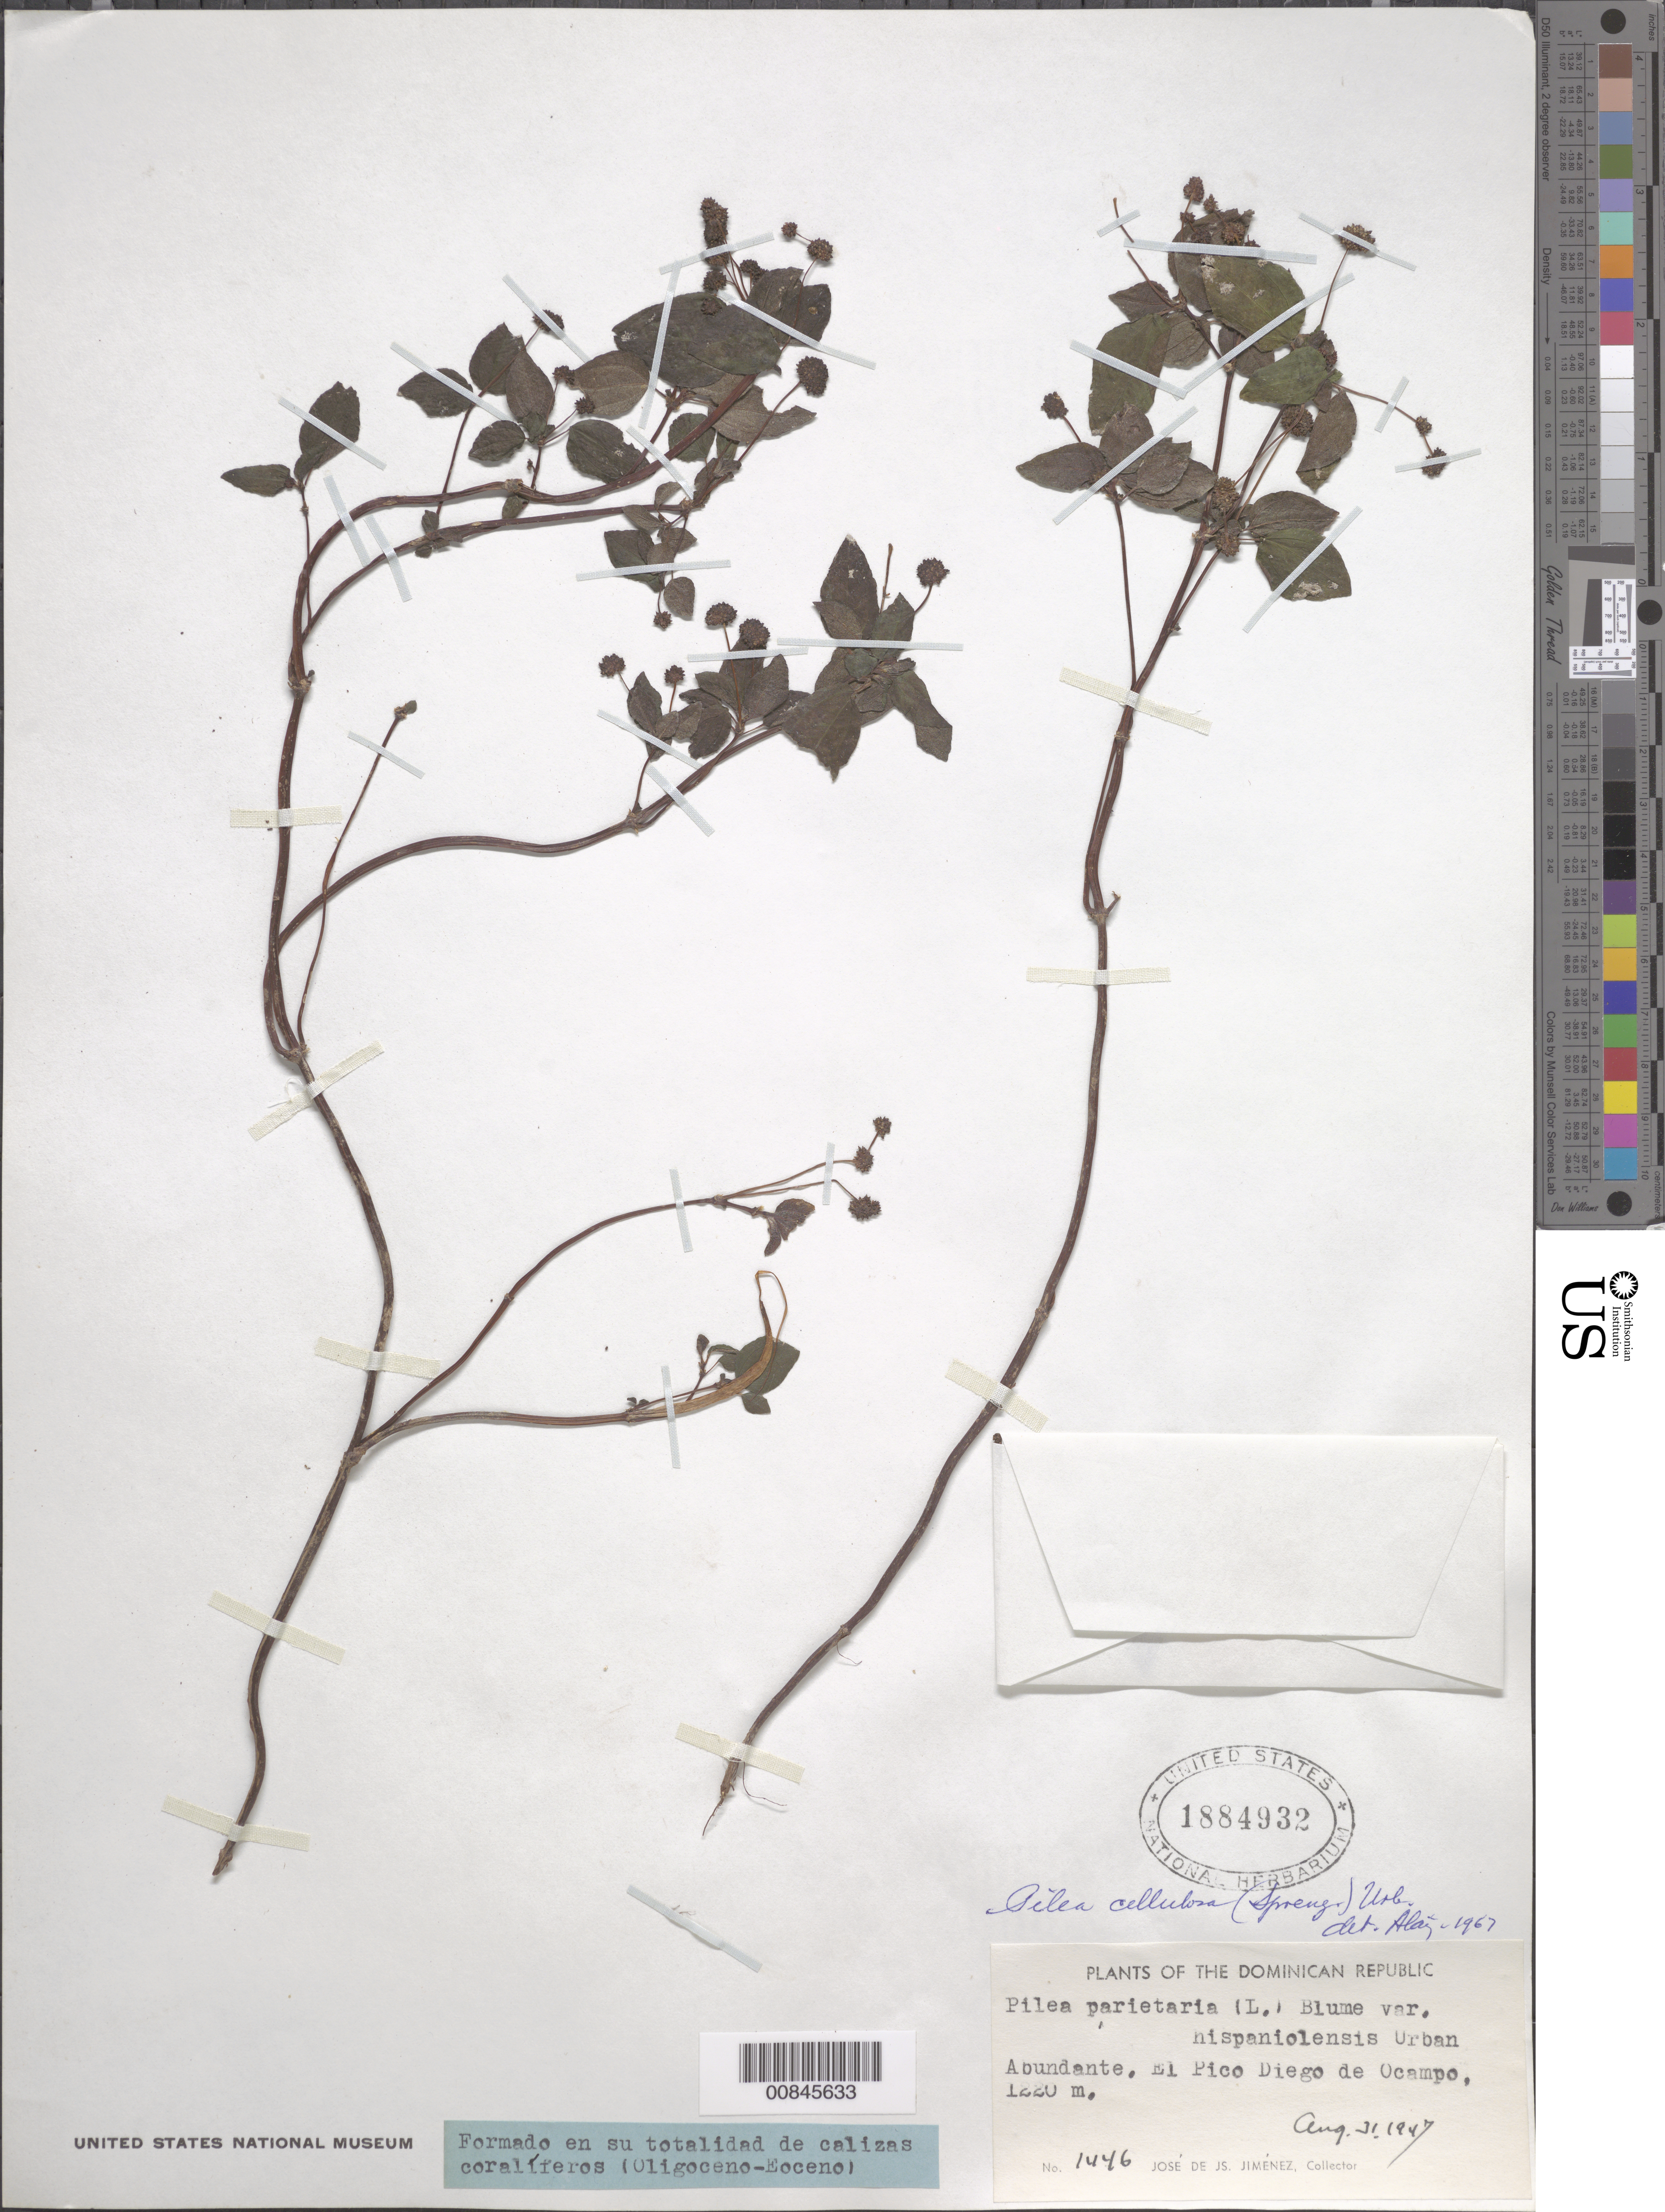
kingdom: Plantae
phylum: Tracheophyta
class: Magnoliopsida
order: Rosales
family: Urticaceae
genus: Pilea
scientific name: Pilea cellulosa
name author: Urb.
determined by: Liogier, Alain H.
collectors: J. J. Jiménez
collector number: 1446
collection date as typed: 31 Aug 1947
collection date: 1947-08-31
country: Dominican Republic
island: Hispaniola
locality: Pico Diego de Ocampo.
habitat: Formado en su totalidad de calizas coralíferos (Ologoceno-Eoceno).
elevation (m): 1220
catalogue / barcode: US 1884932